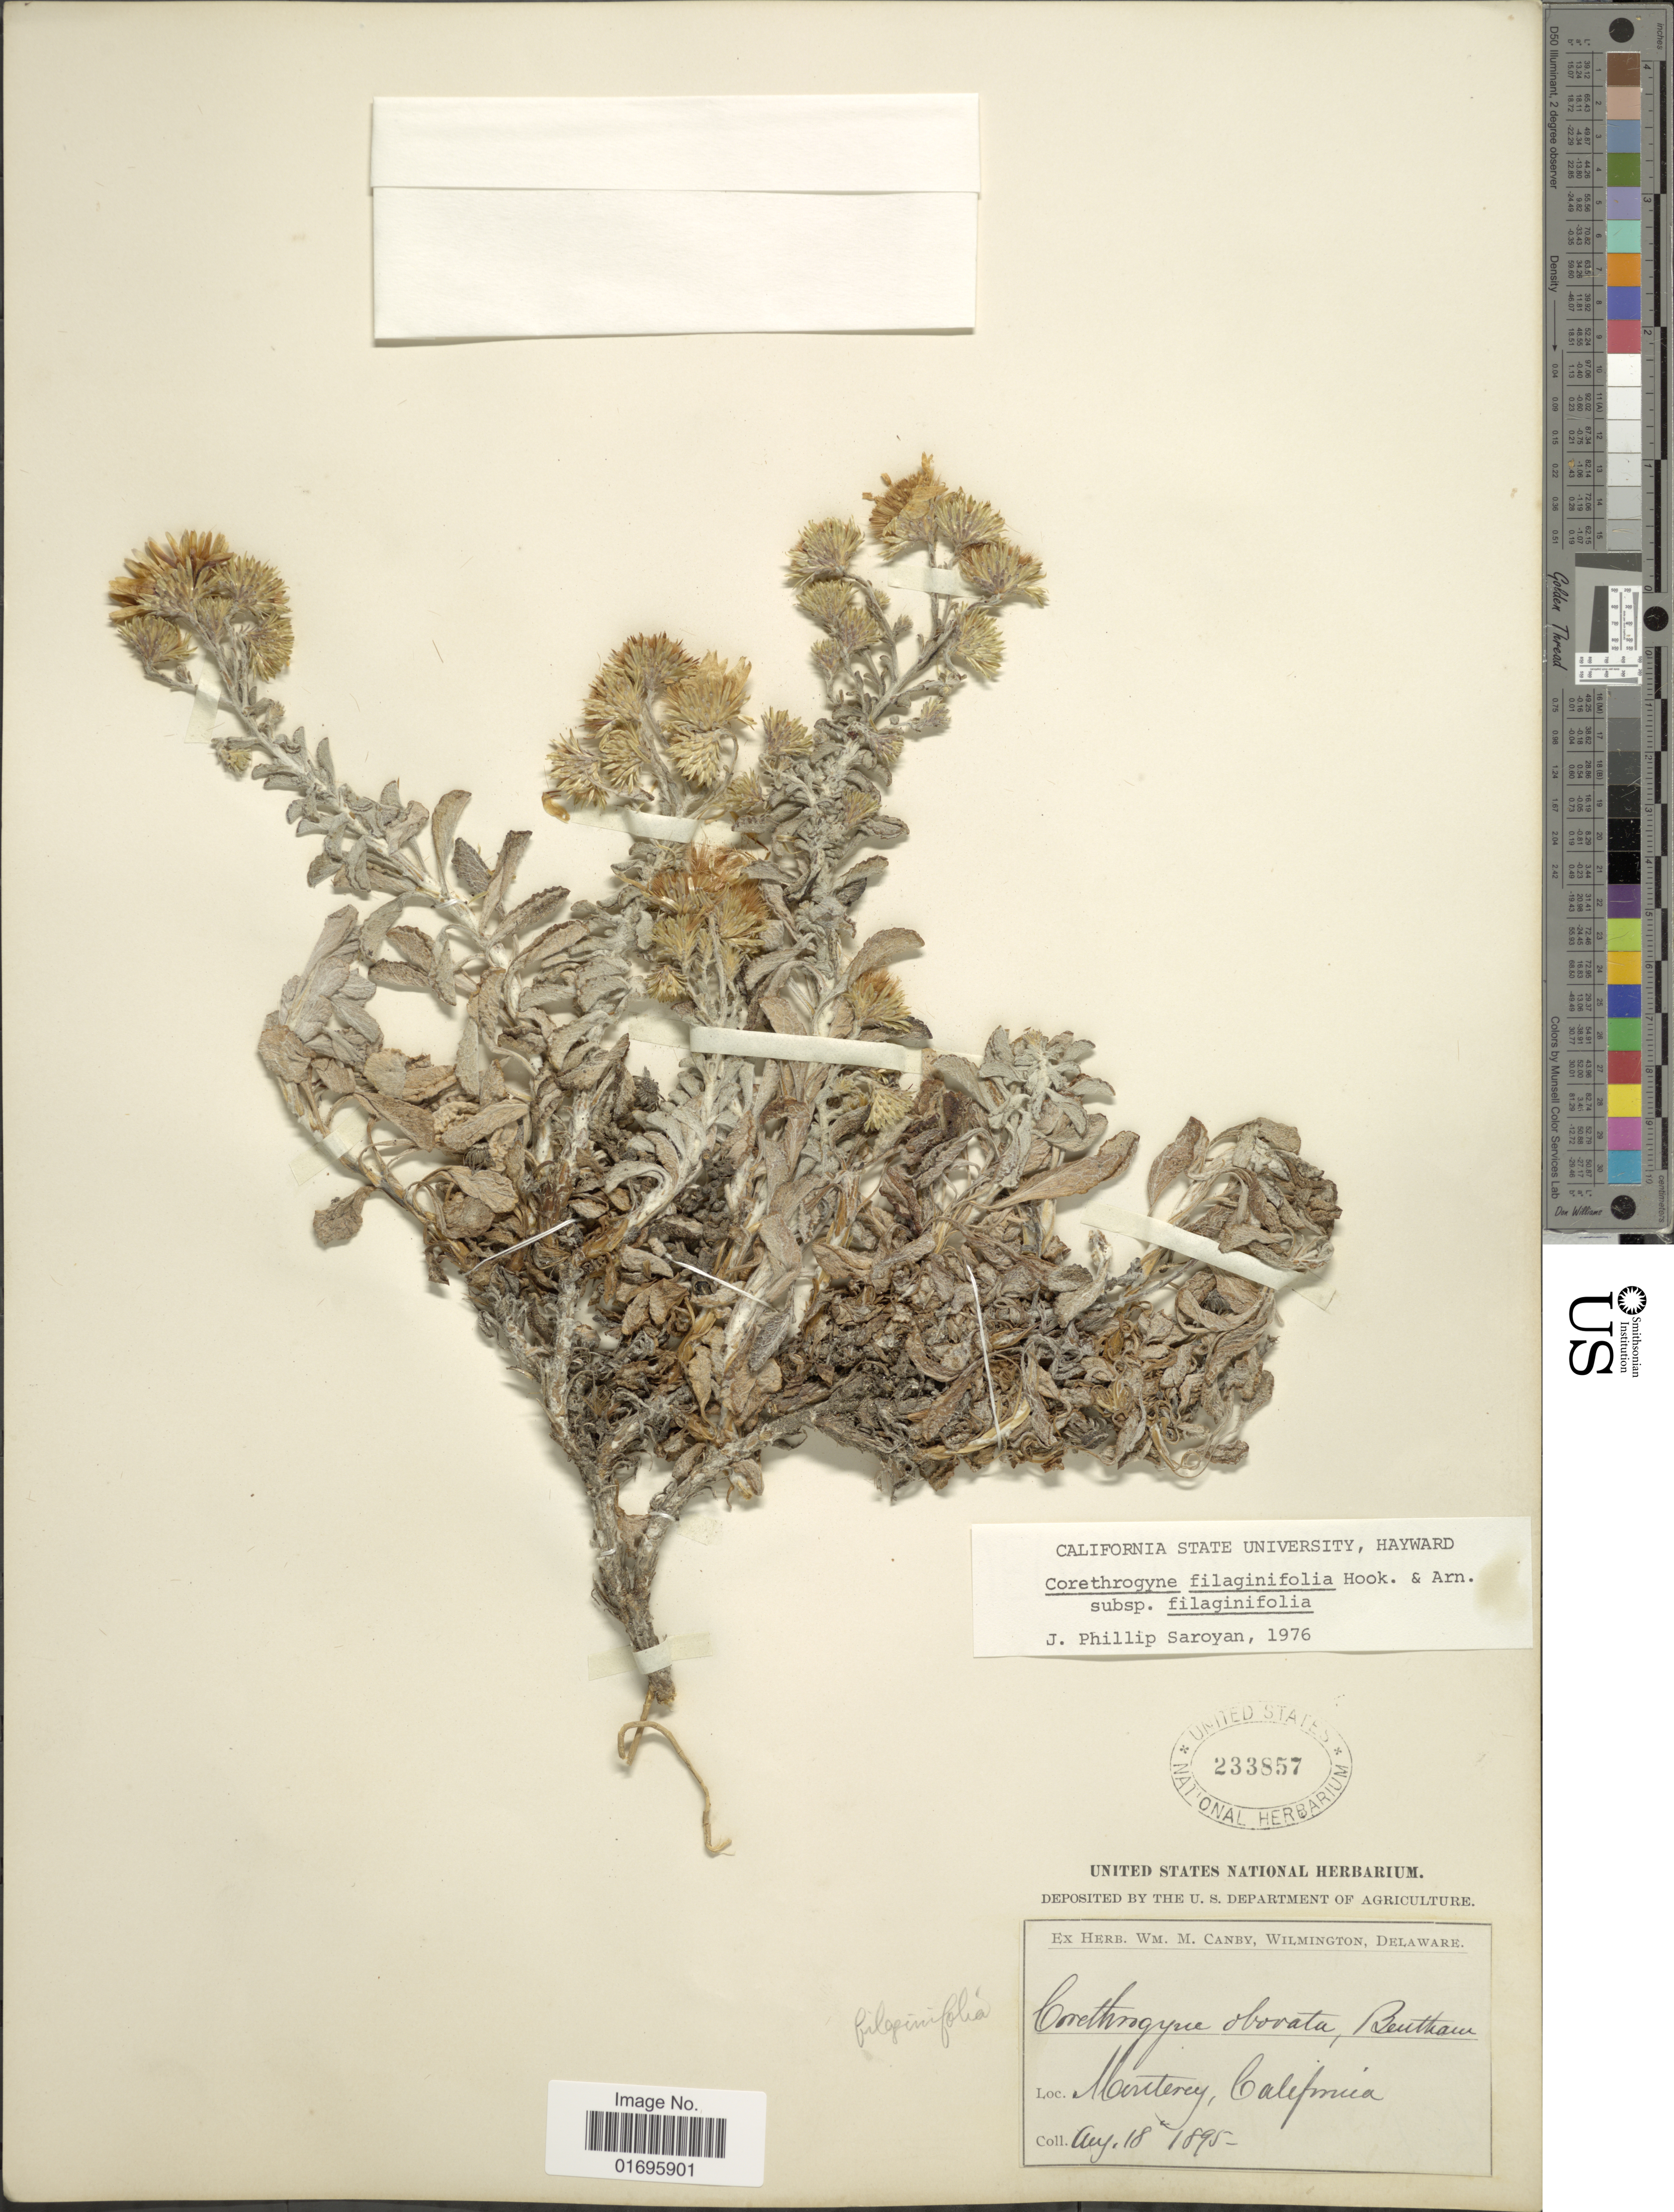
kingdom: Plantae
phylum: Tracheophyta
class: Magnoliopsida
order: Asterales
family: Asteraceae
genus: Corethrogyne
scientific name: Corethrogyne filaginifolia var. filaginifolia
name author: (Hook.) Nutt.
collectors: ex herb. W.M. Canby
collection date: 1895-08-18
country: United States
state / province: California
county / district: Monterey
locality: Monterey, California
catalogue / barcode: US 233857